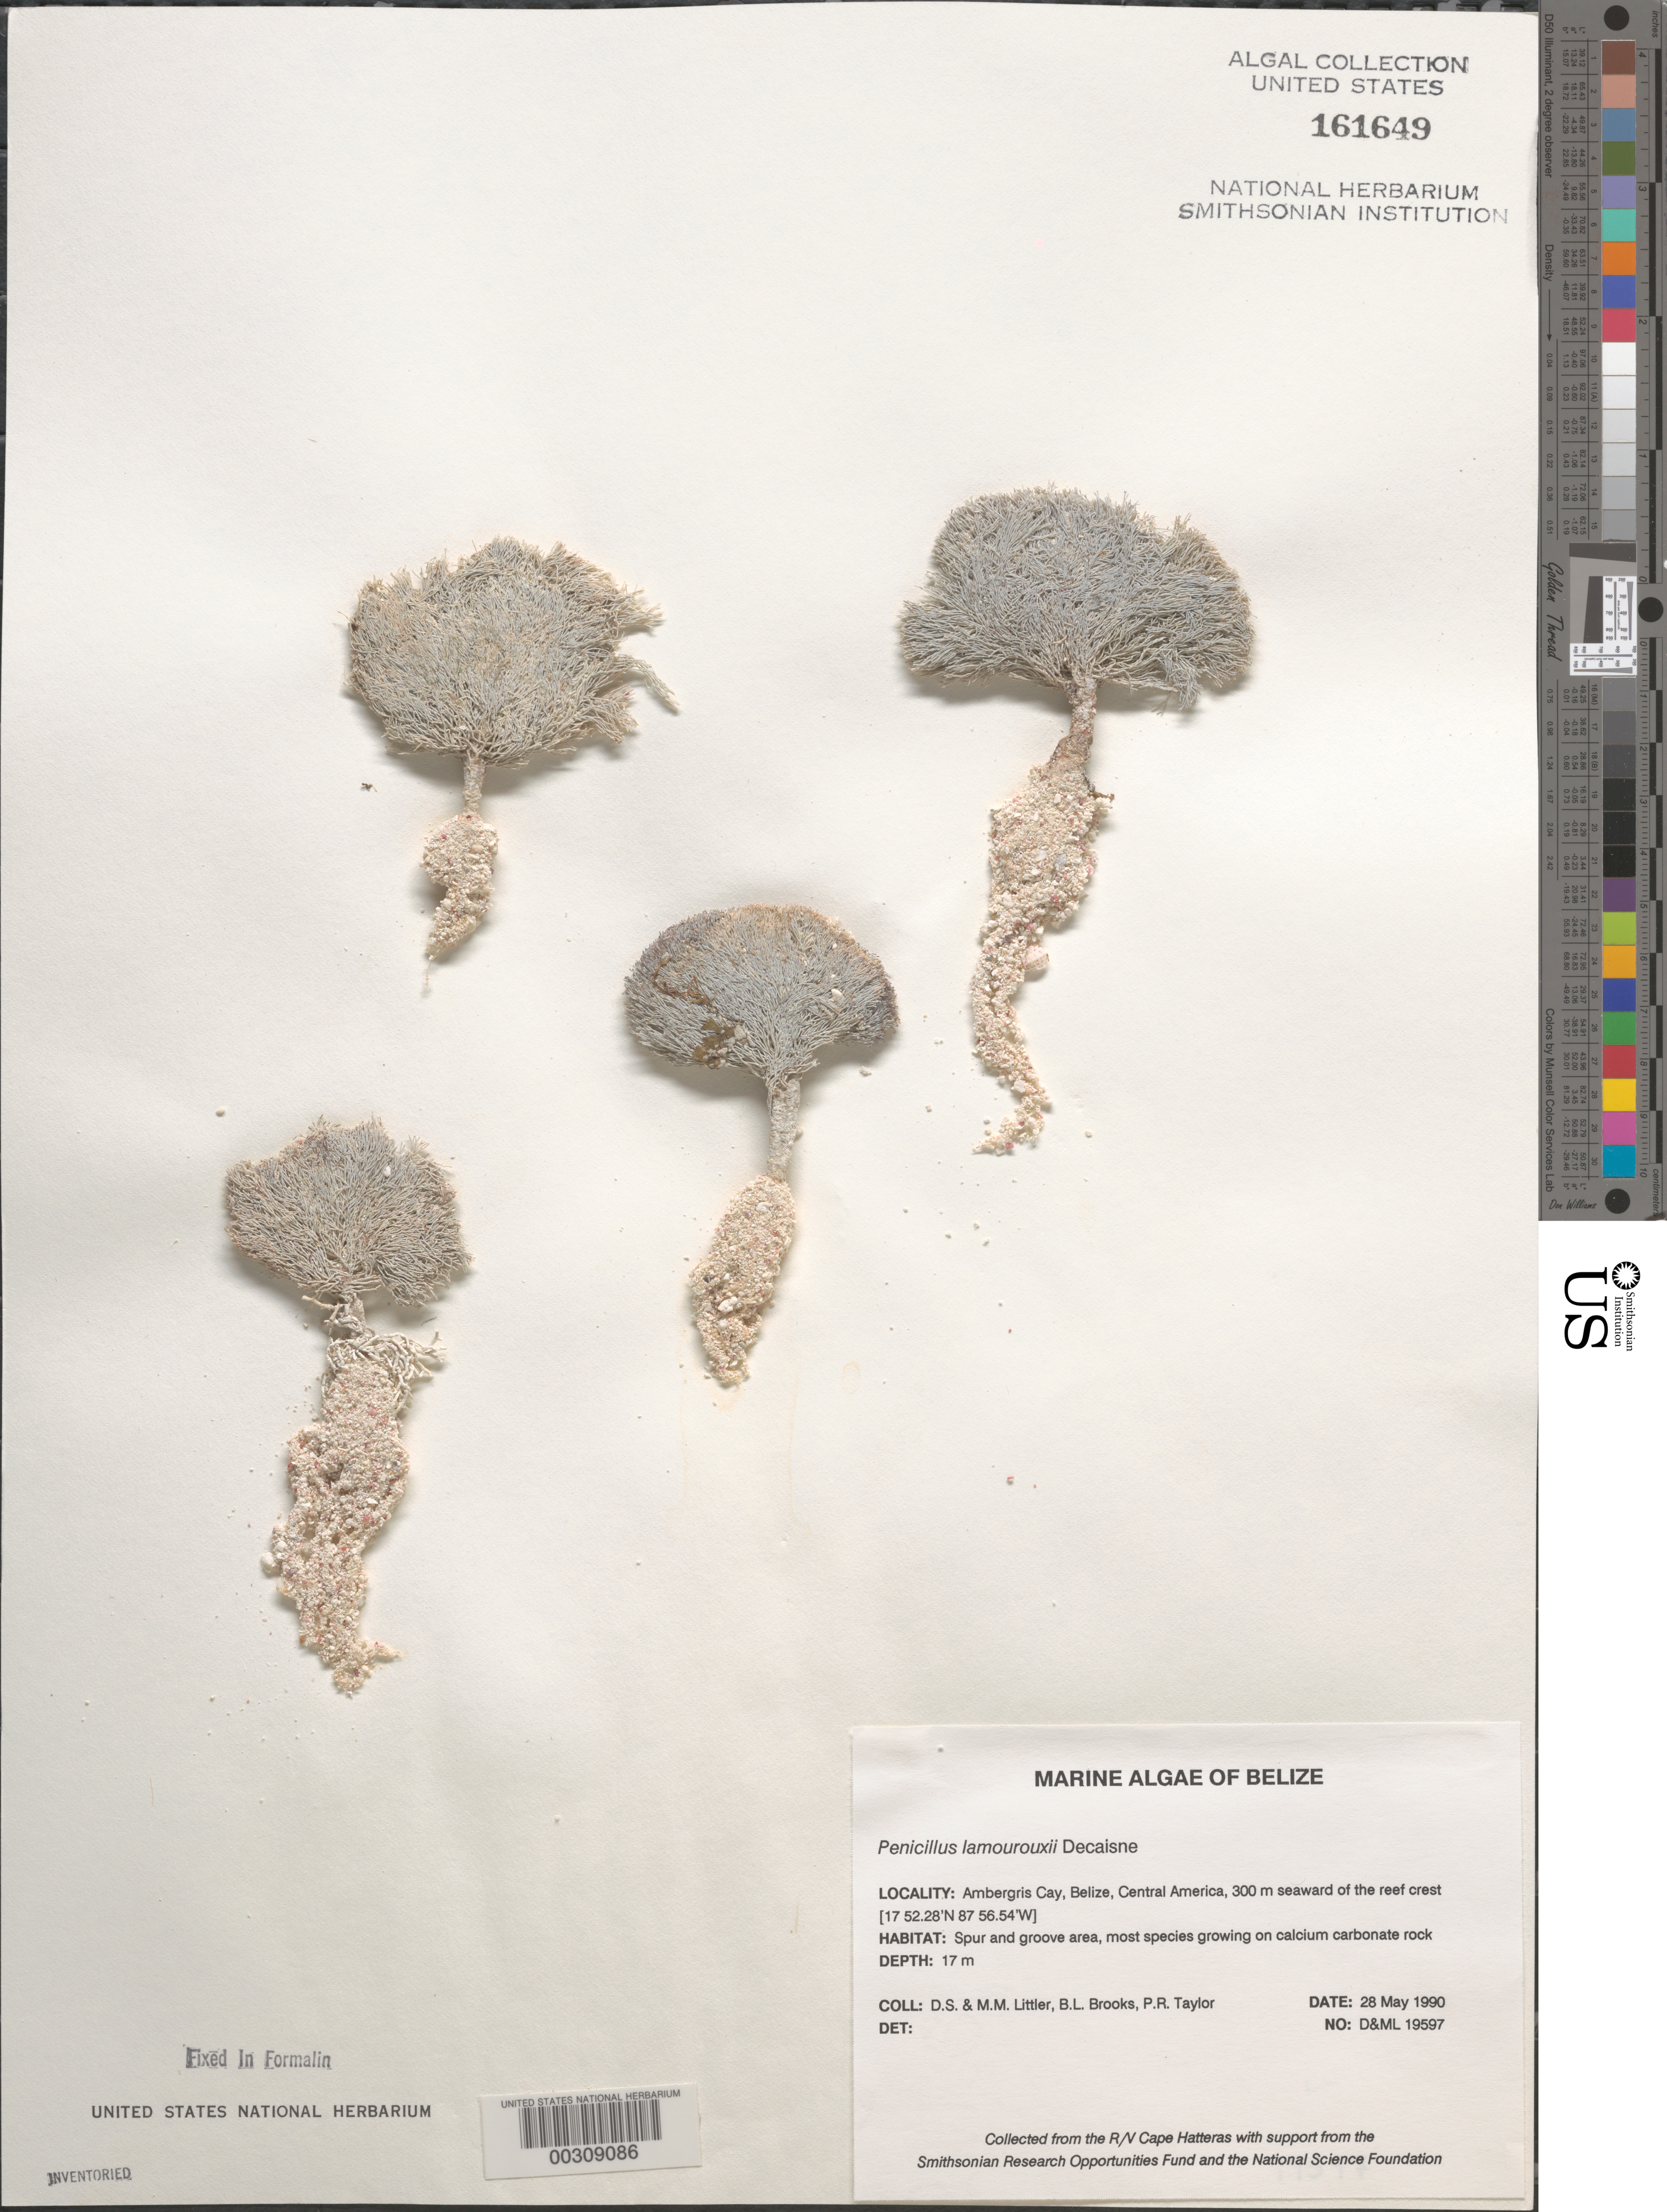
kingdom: Plantae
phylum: Chlorophyta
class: Ulvophyceae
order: Bryopsidales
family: Udoteaceae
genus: Penicillus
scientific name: Penicillus lamourouxii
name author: Decne.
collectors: D. S. Littler, M. M. Littler, B. Brooks & P. R. Taylor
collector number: D&ML 19597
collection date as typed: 28 May 1990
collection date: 1990-05-28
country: Belize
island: Ambergris Cay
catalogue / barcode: US 161649